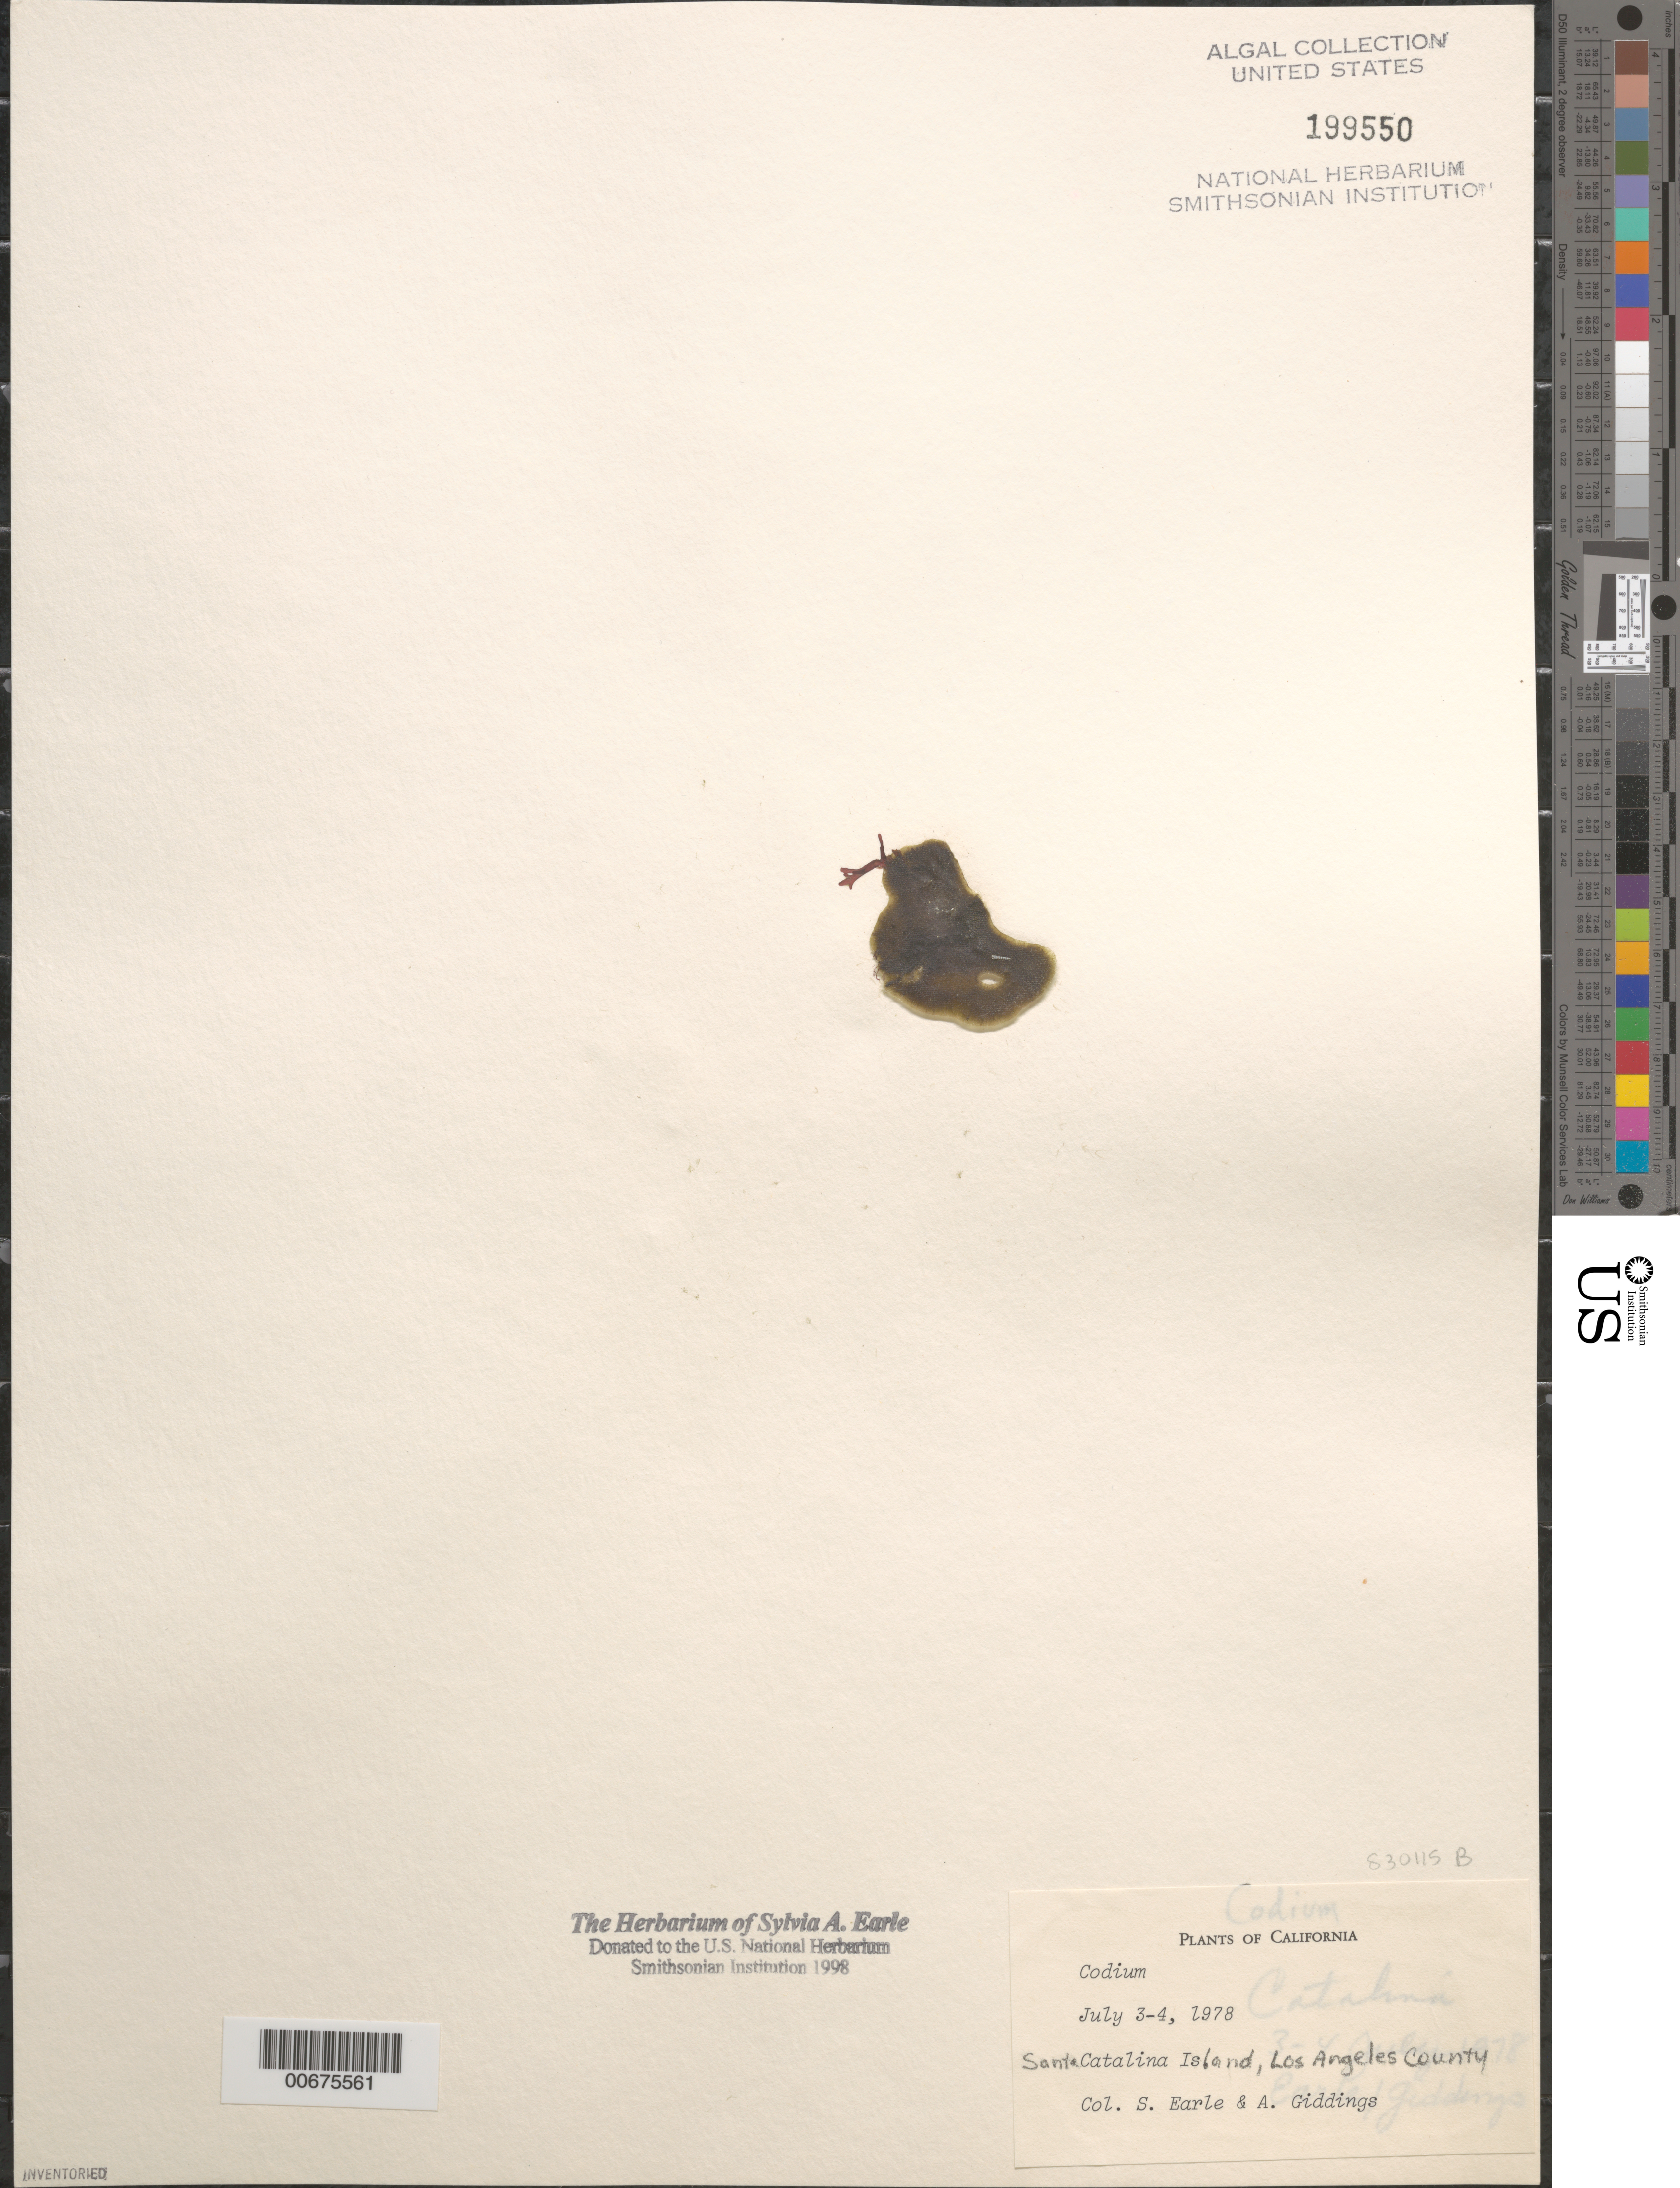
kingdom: Plantae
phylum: Chlorophyta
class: Ulvophyceae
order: Bryopsidales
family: Codiaceae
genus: Codium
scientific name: Codium sp.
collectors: S. A. Earle & A. Giddings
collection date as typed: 03 Jul 1978 to 04 Jul 1978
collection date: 1978-07-03/1978-07-04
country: United States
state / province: California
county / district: Los Angeles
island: Santa Catalina Island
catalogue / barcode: US 199550